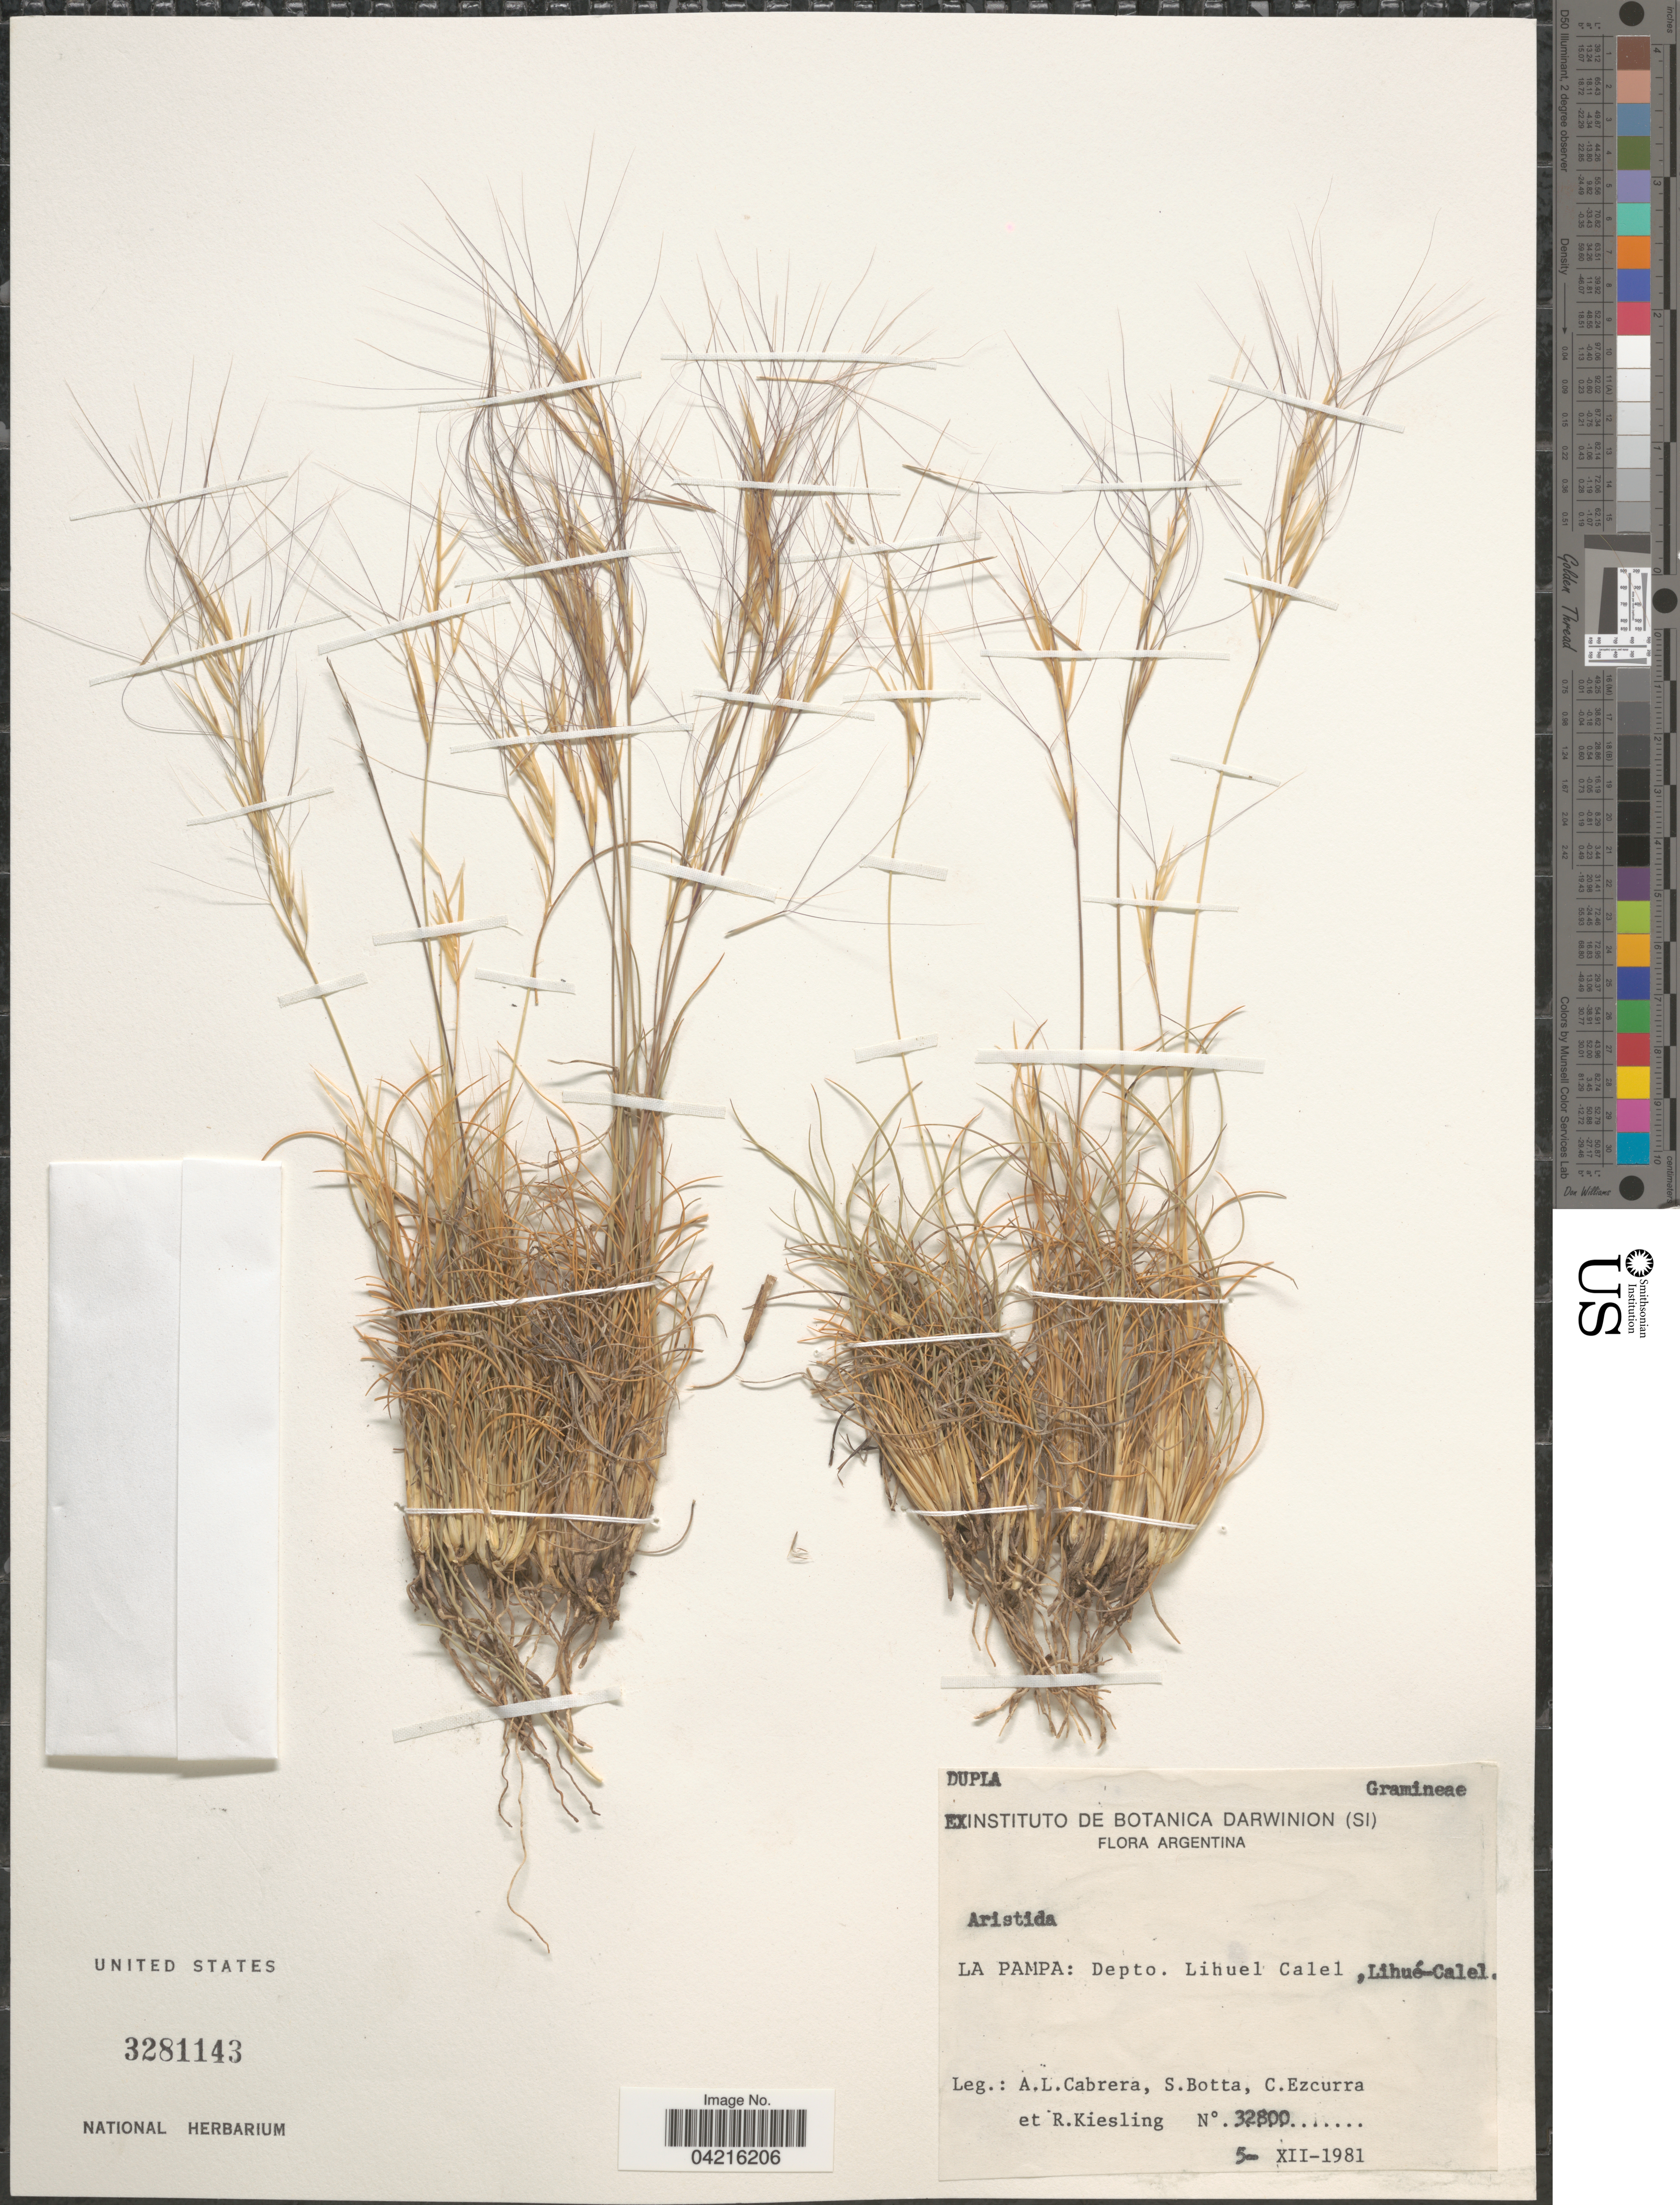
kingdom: Plantae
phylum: Tracheophyta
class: Liliopsida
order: Poales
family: Poaceae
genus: Aristida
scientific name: Aristida sp.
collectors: A. L. Cabrera, S. Botta, C. Ezcurra & R. Kiesling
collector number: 32800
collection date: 1981-12-05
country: Argentina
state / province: La Pampa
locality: Depto. Lihuel Calel, Lihué-Calel.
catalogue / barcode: US 3281143